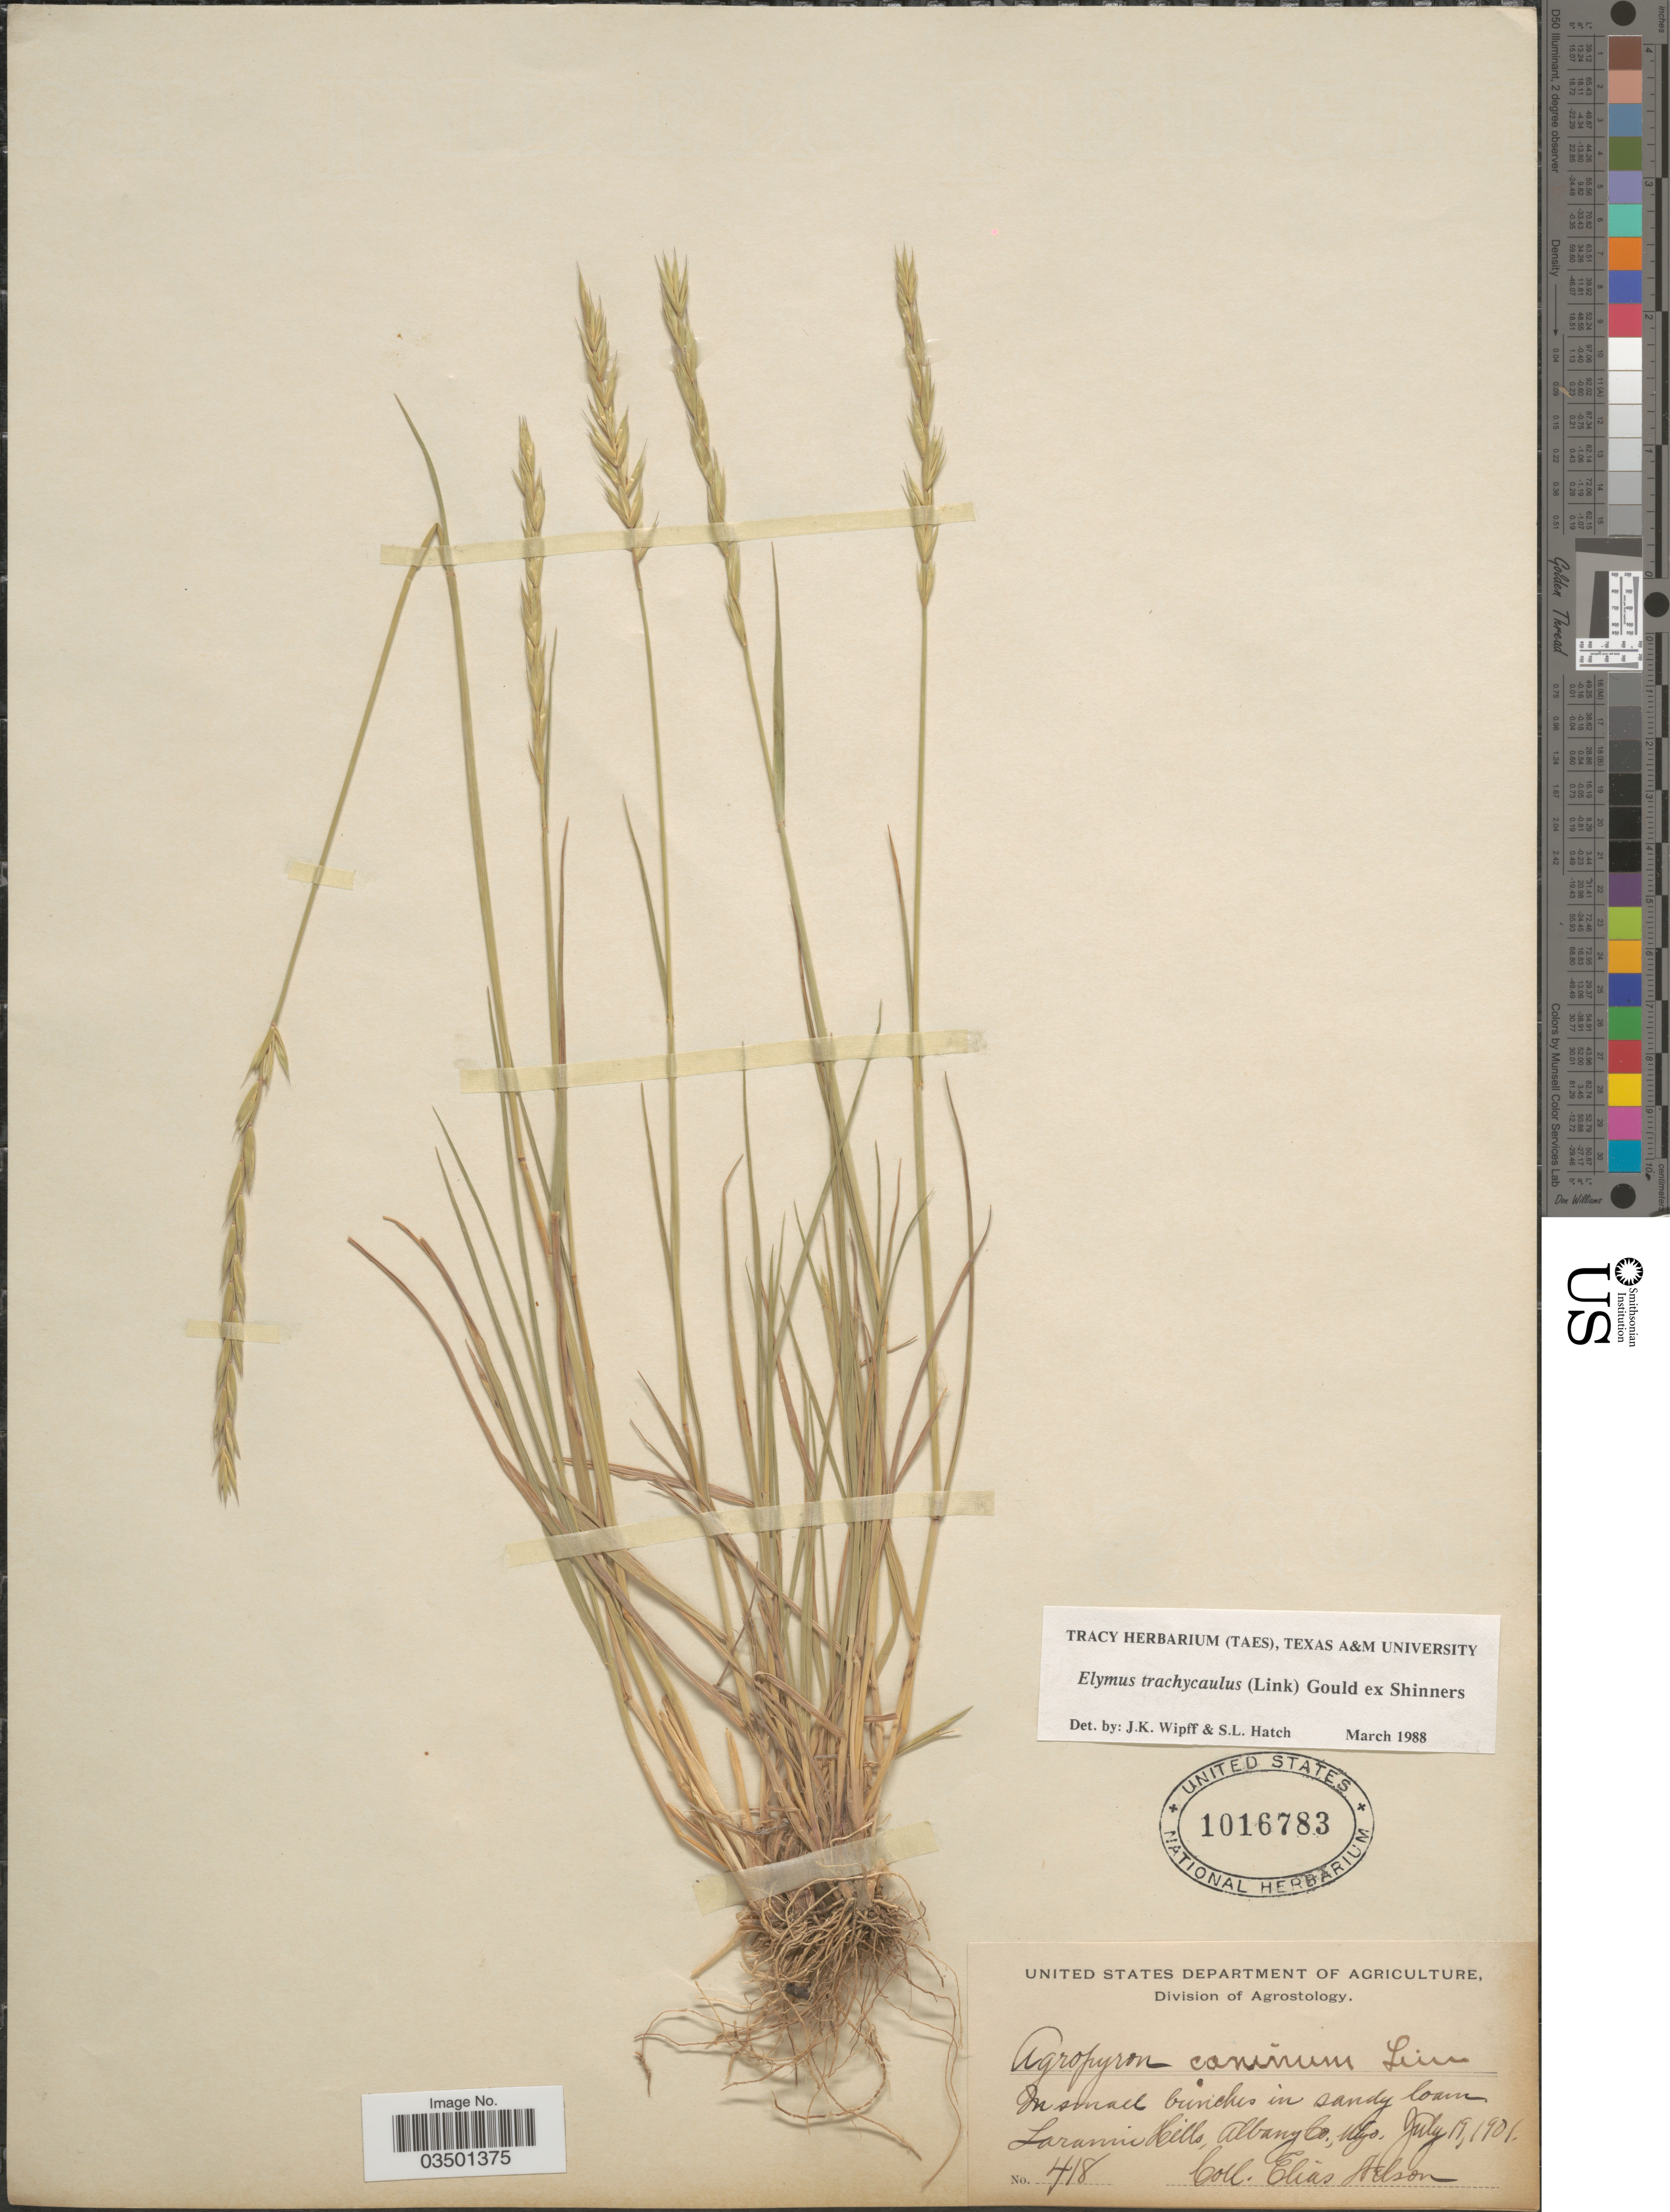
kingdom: Plantae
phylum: Tracheophyta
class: Liliopsida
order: Poales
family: Poaceae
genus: Elymus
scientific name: Elymus trachycaulus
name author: (Link) Gould ex Shinners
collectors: E. Nelson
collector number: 418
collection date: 1901-07-19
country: United States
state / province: Wyoming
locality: Laramie Hills, Albany Co.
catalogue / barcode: US 1016783